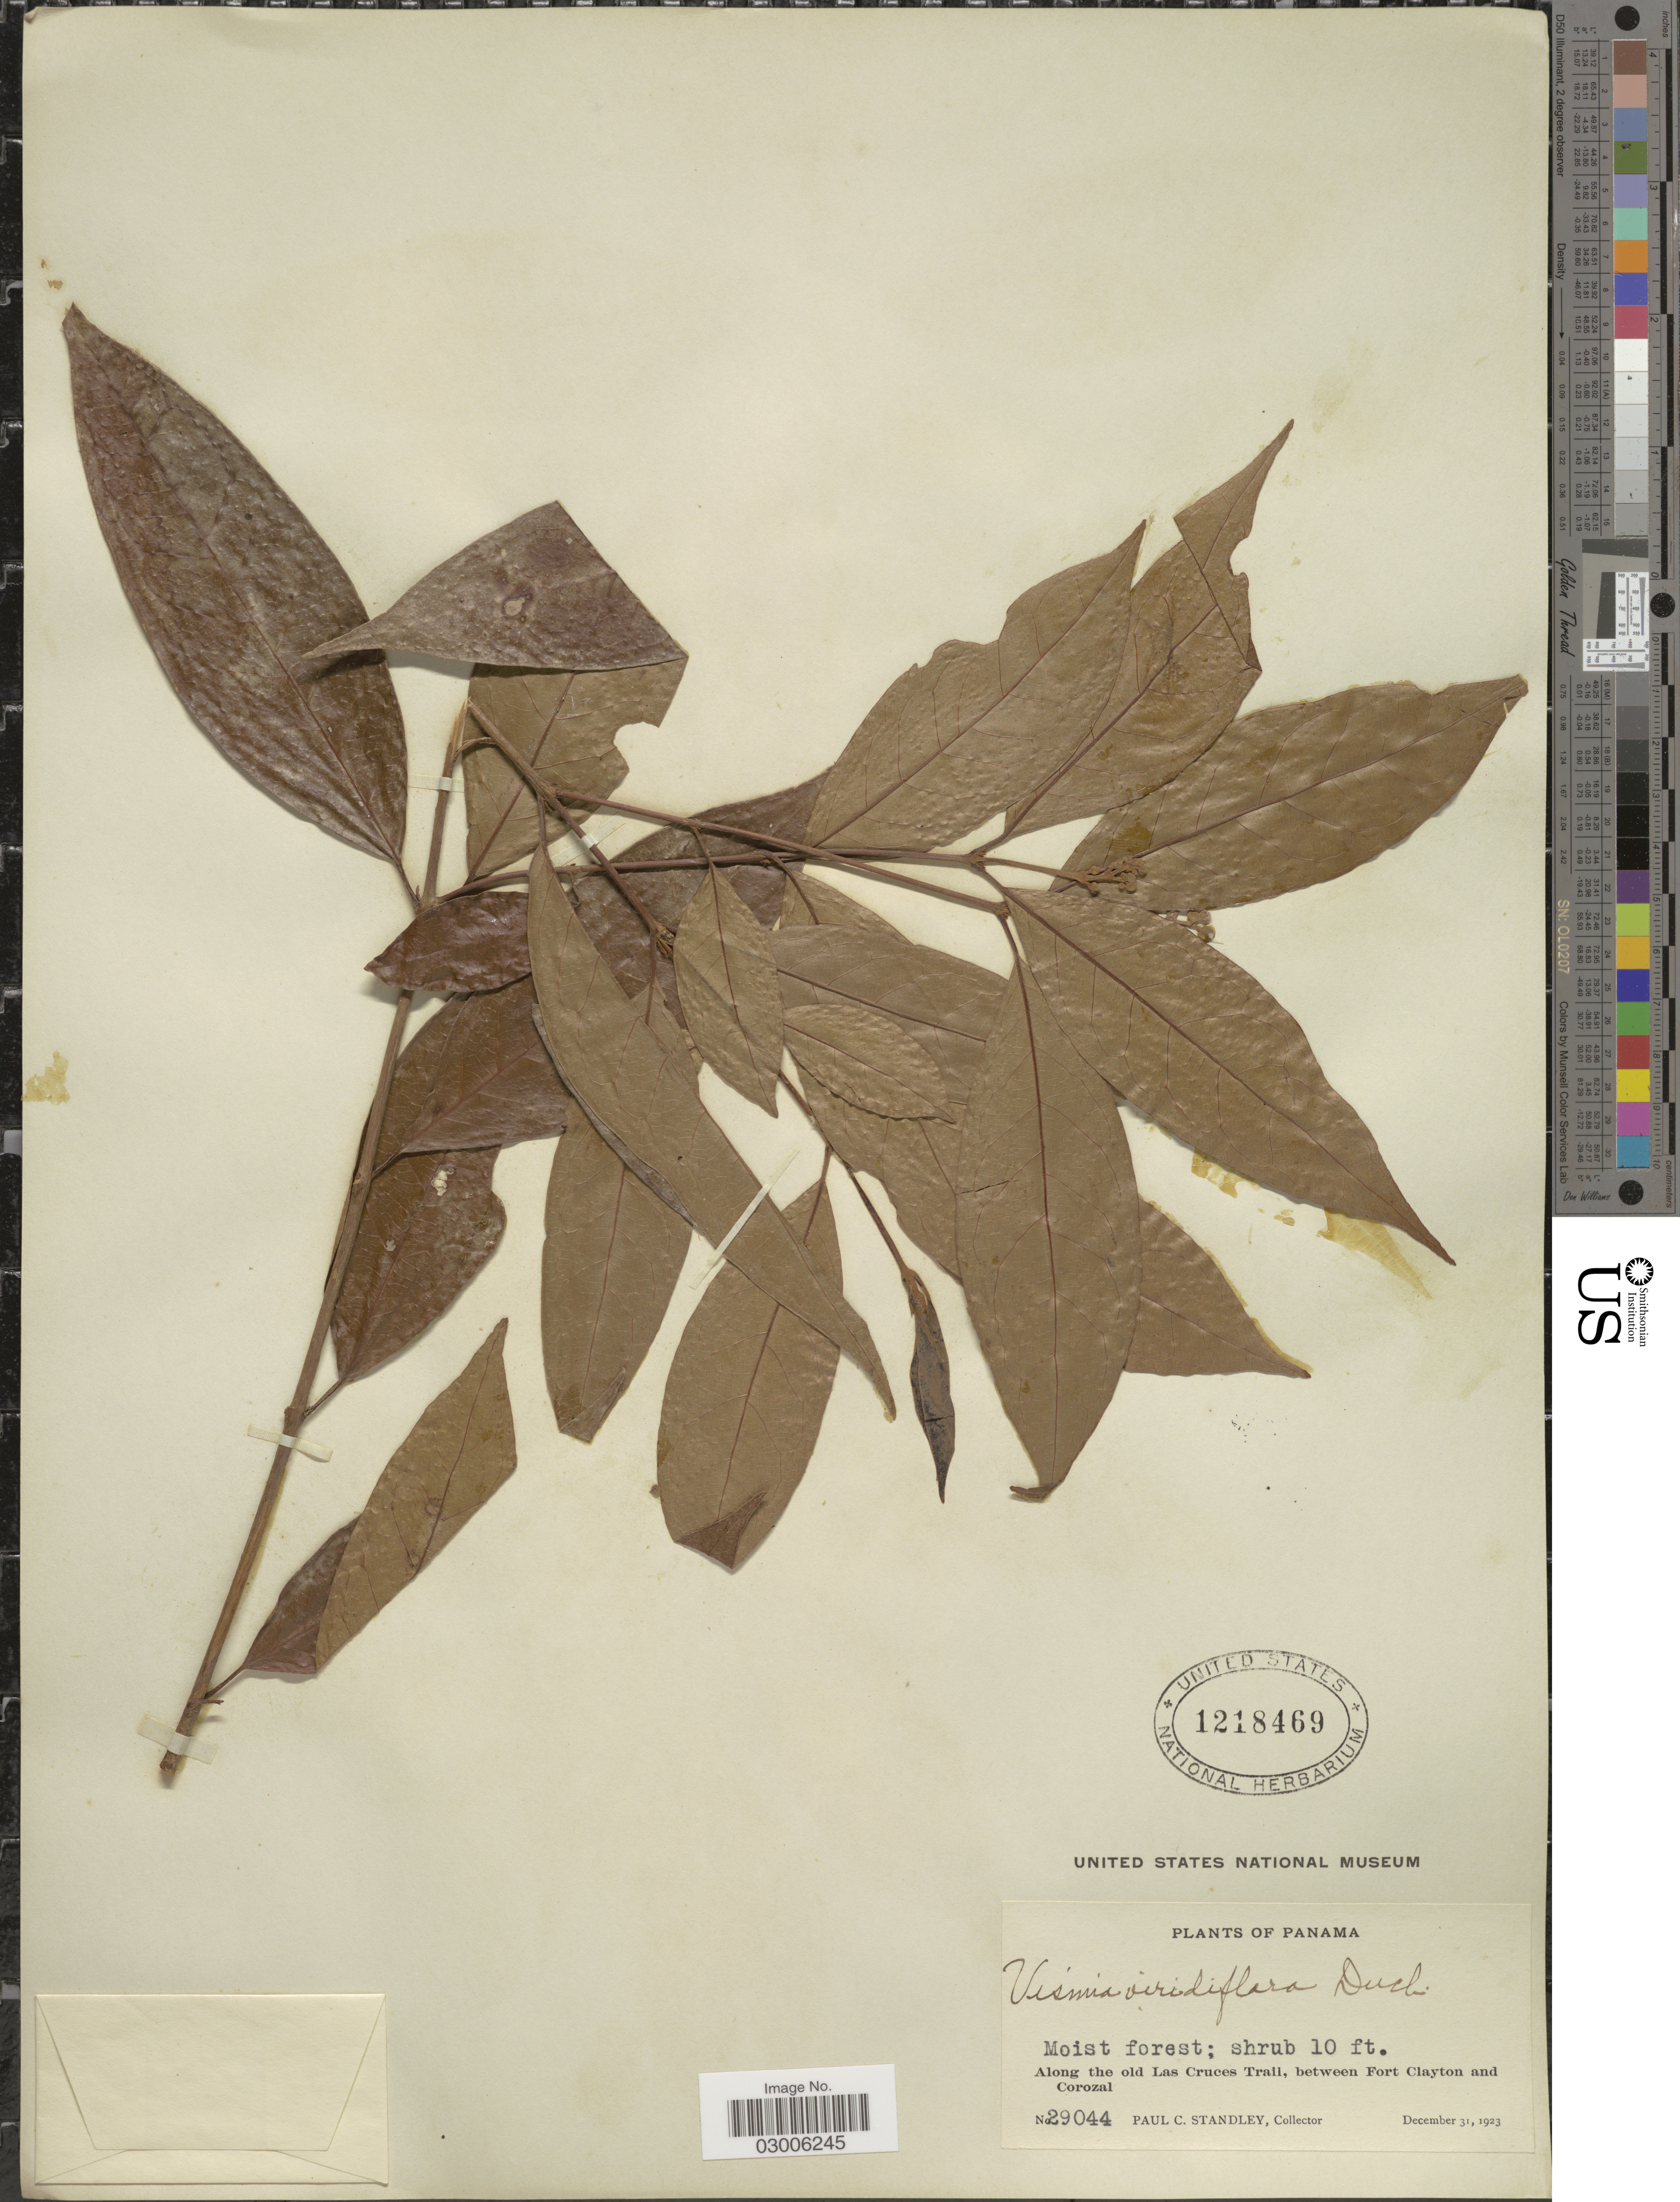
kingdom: Plantae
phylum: Tracheophyta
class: Magnoliopsida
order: Malpighiales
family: Hypericaceae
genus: Vismia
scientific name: Vismia billbergiana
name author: Beurl.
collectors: P. C. Standley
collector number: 29044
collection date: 1923-12-31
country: Panama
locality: Along the old Las Cruces Trail, between Fort Clayton and Corozal.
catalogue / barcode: US 1218469